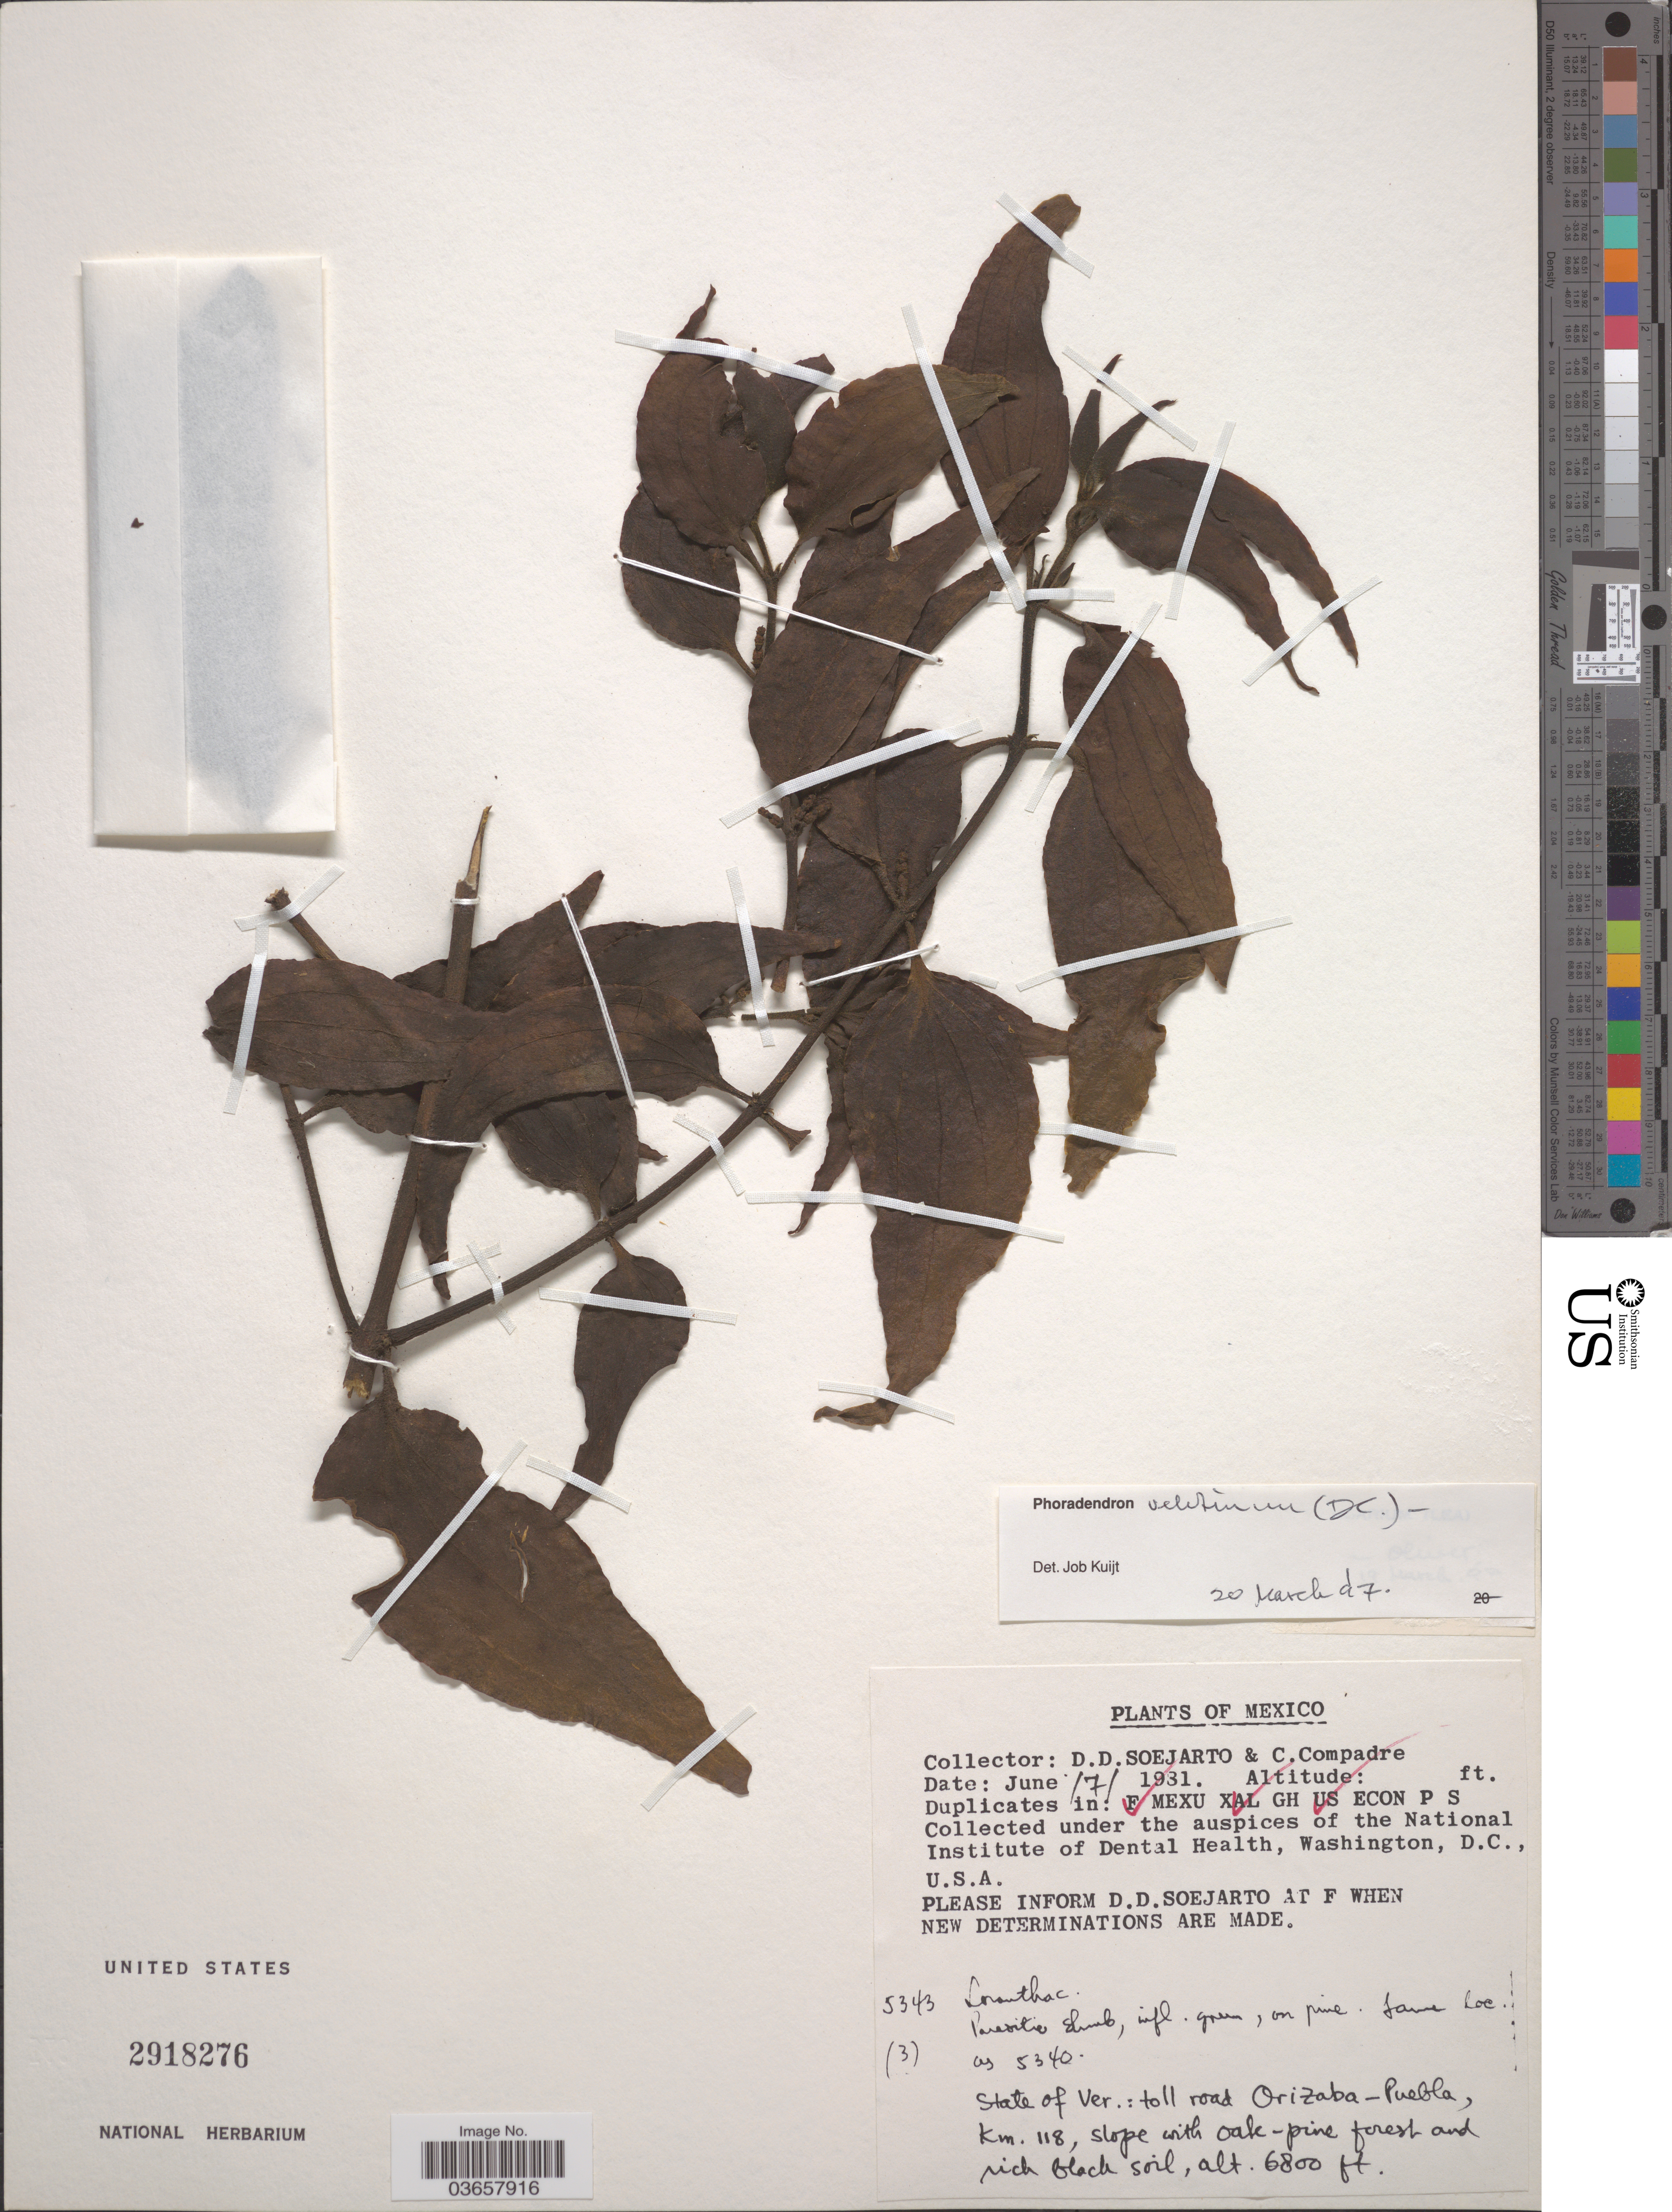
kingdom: Plantae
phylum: Tracheophyta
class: Magnoliopsida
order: Santalales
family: Viscaceae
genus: Phoradendron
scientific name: Phoradendron velutinum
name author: (DC.) Oliv.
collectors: C. Compadre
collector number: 5343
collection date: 1931-06-07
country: Mexico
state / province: Veracruz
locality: State of Ver.: toll road Orizaba-Puebla, Km. 118.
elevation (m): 2073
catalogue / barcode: US 2918276